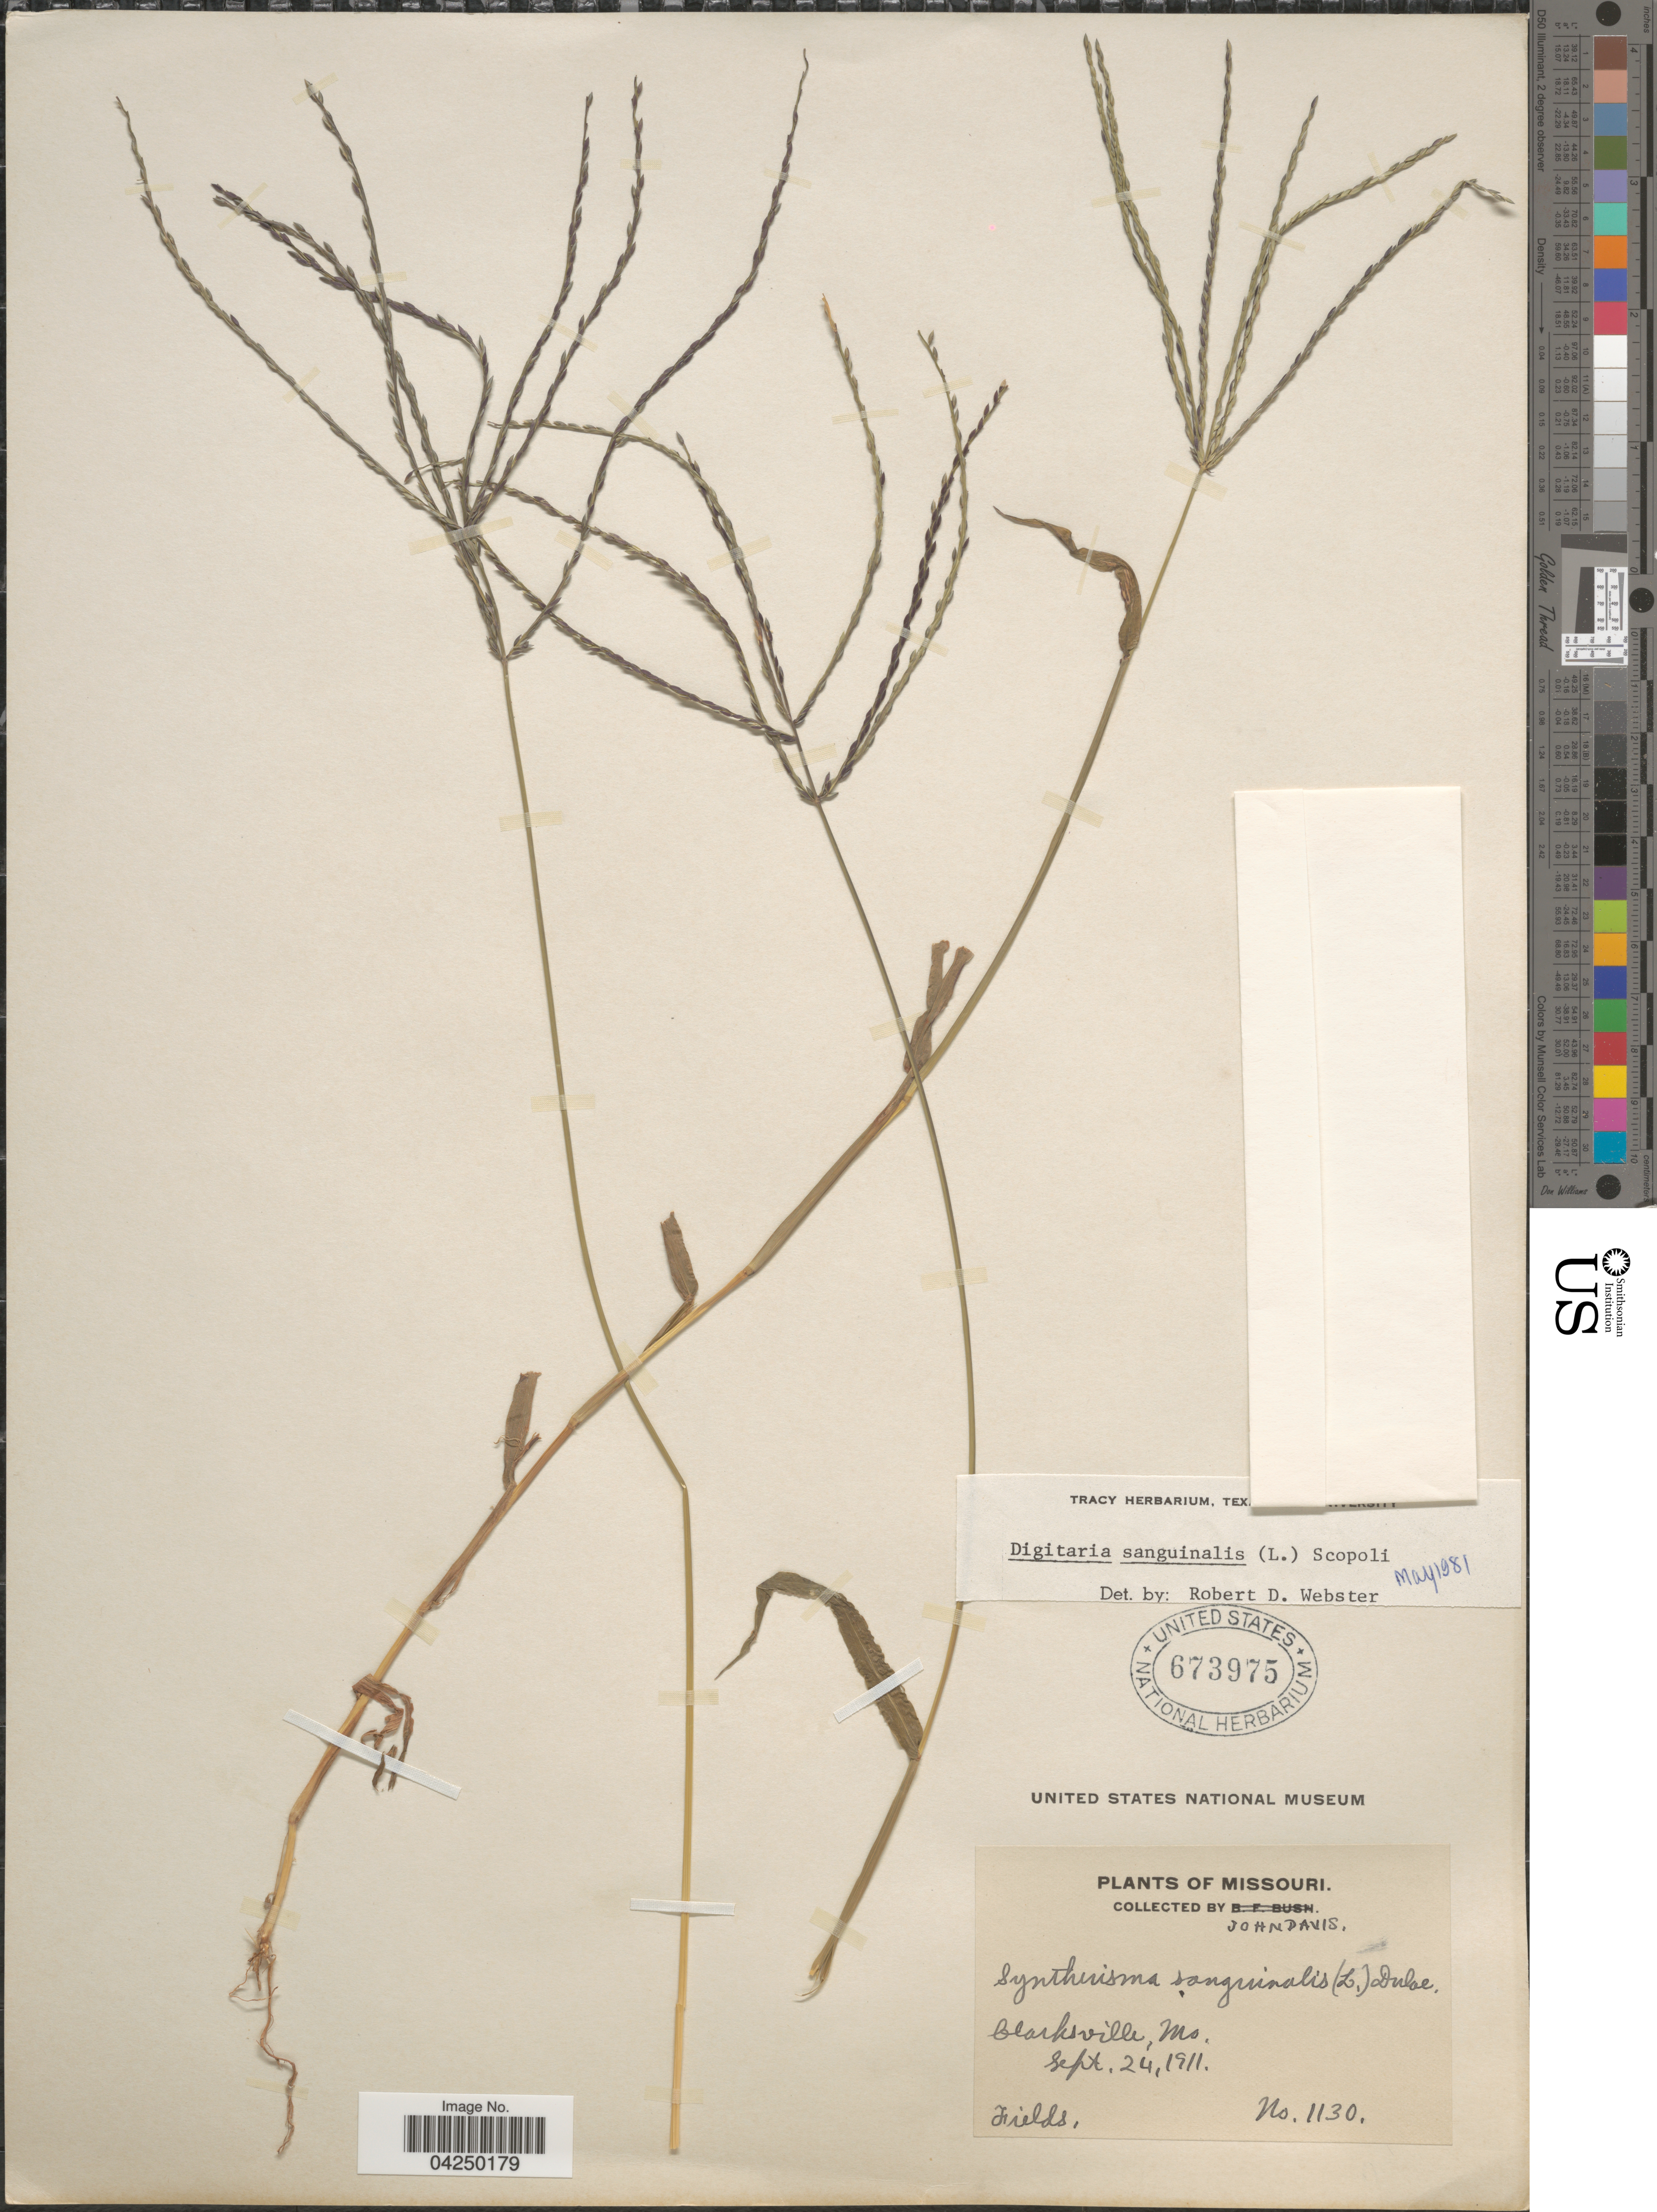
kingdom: Plantae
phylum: Tracheophyta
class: Liliopsida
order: Poales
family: Poaceae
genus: Digitaria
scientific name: Digitaria sanguinalis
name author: (L.) Scop.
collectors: J. Davis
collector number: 1130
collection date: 1911-09-24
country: United States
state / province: Missouri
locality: Clarksville. Fields.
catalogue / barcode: US 673975